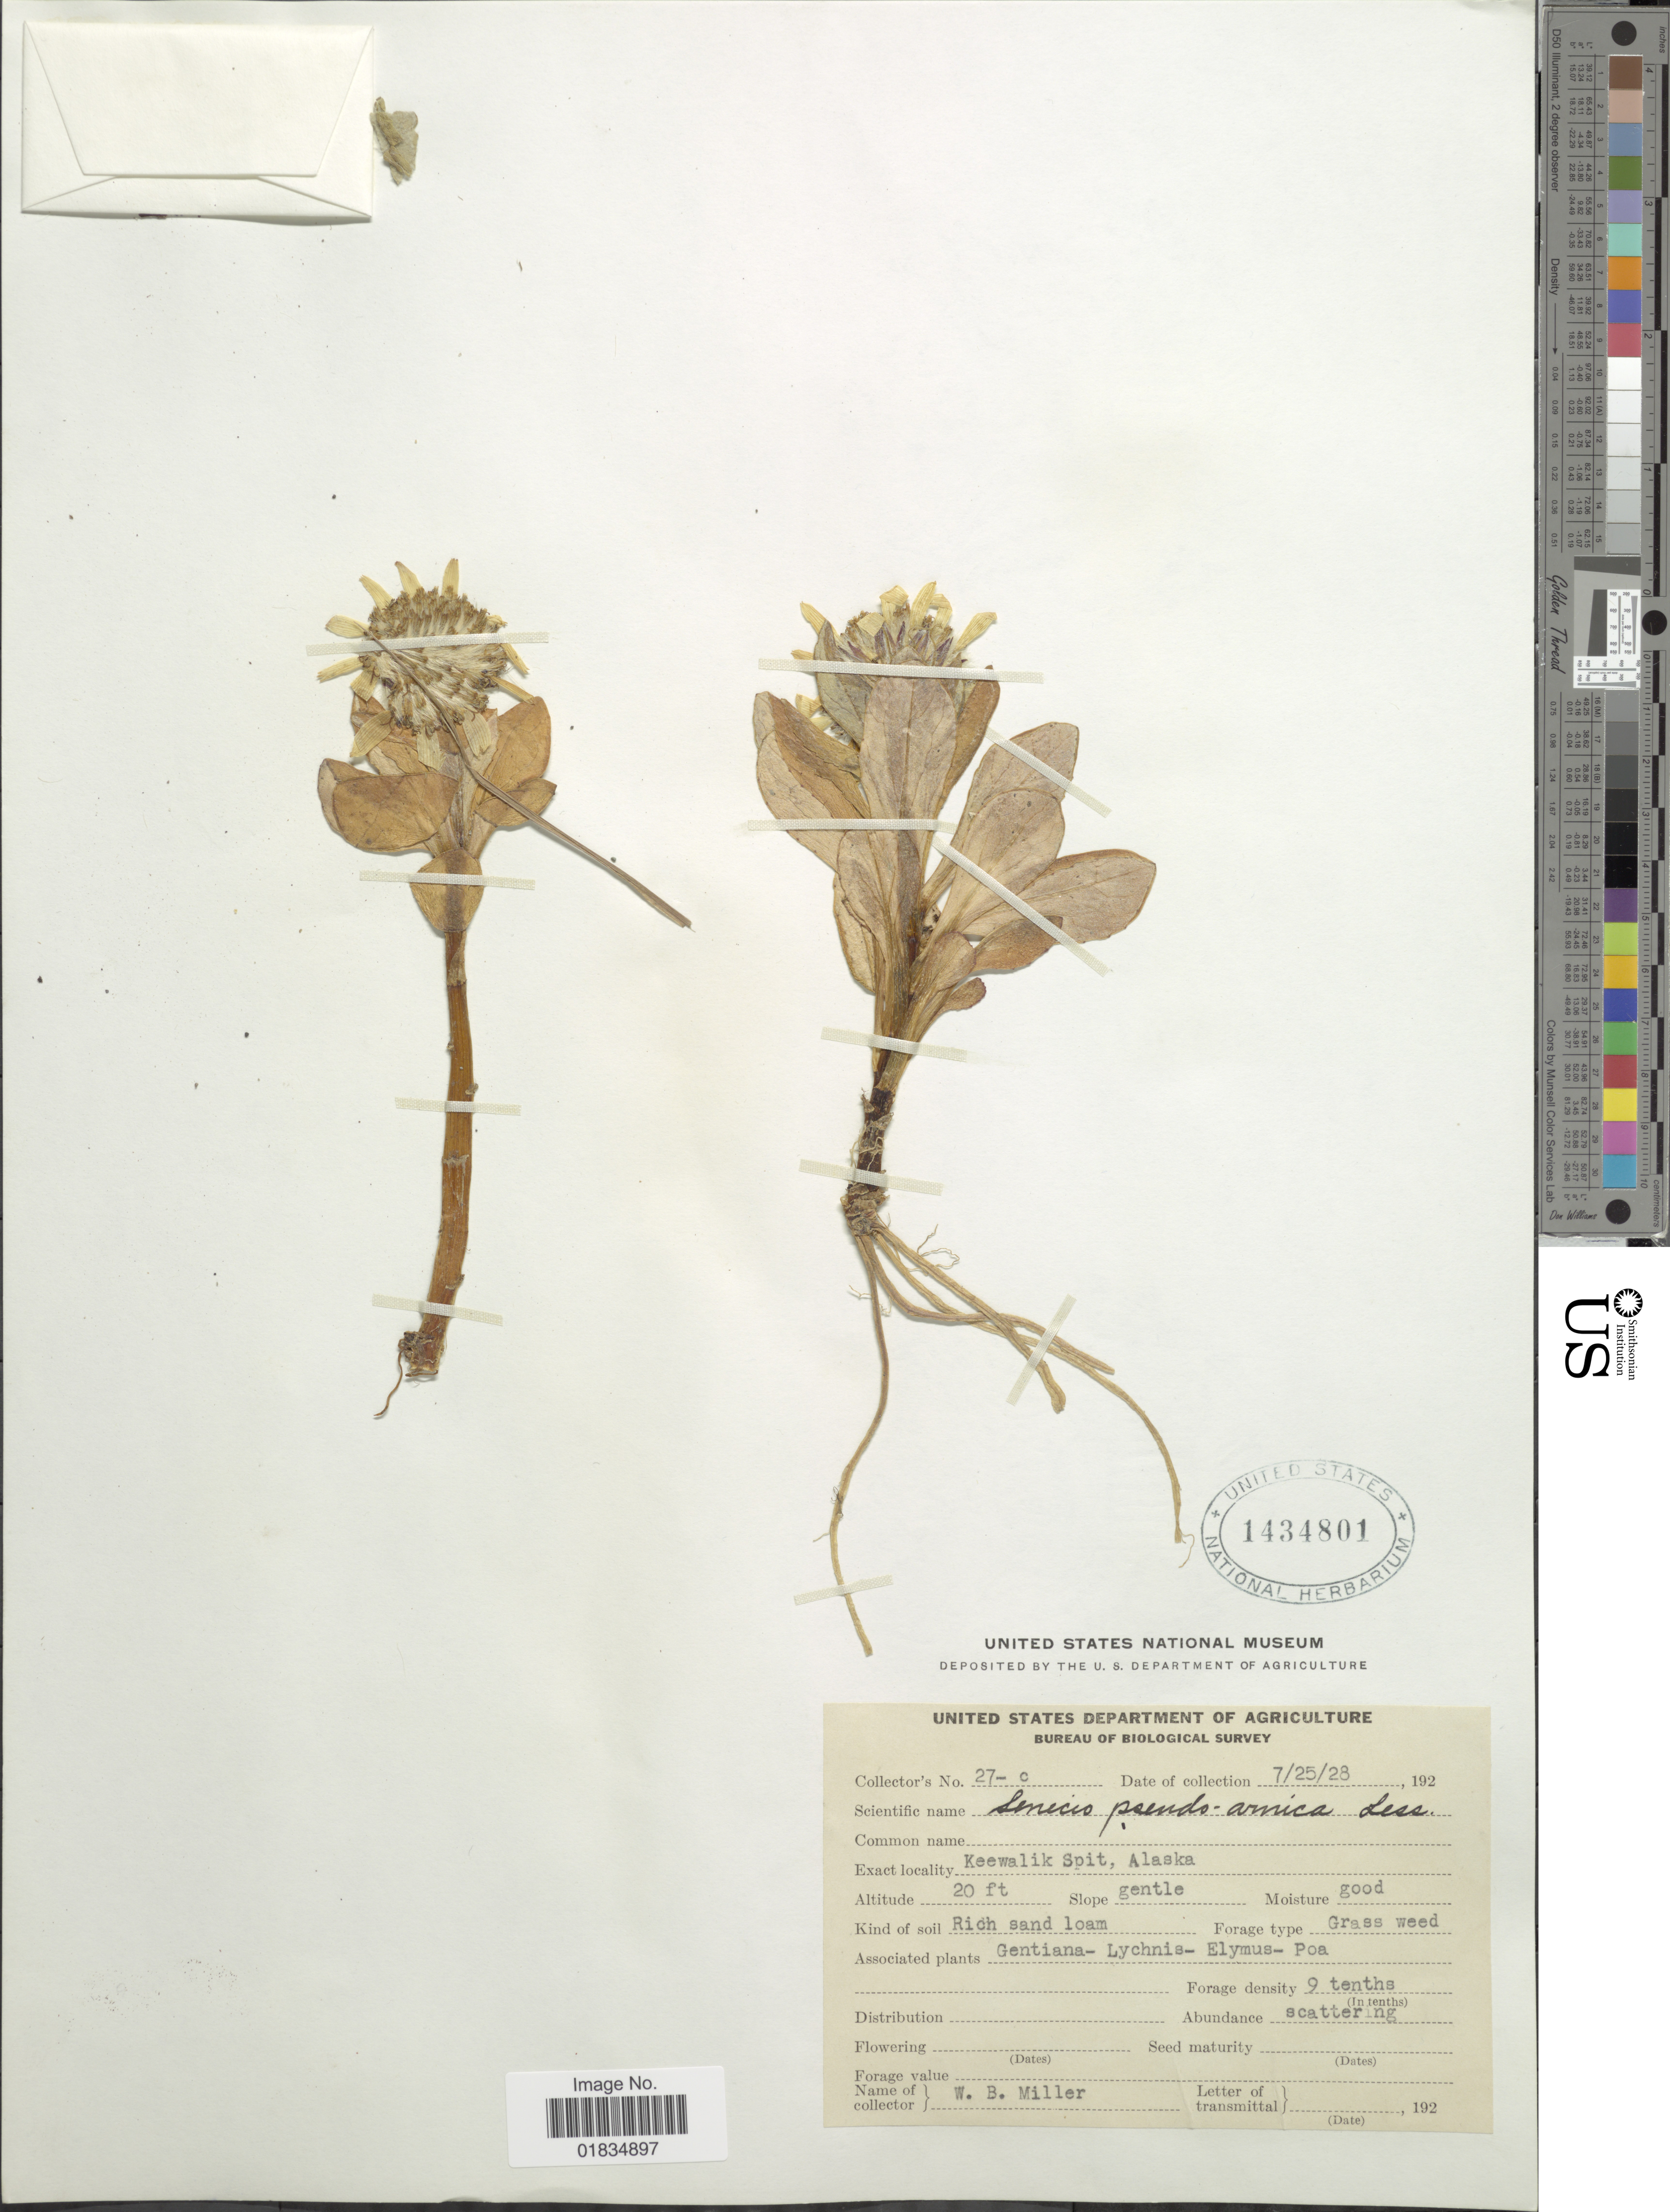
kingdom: Plantae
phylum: Tracheophyta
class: Magnoliopsida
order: Asterales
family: Asteraceae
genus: Senecio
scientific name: Senecio pseudoarnica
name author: Less.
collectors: W. Miller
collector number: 27-c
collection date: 1928-07-25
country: United States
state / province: Alaska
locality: Keewalik Spit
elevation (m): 6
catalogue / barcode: US 1434801